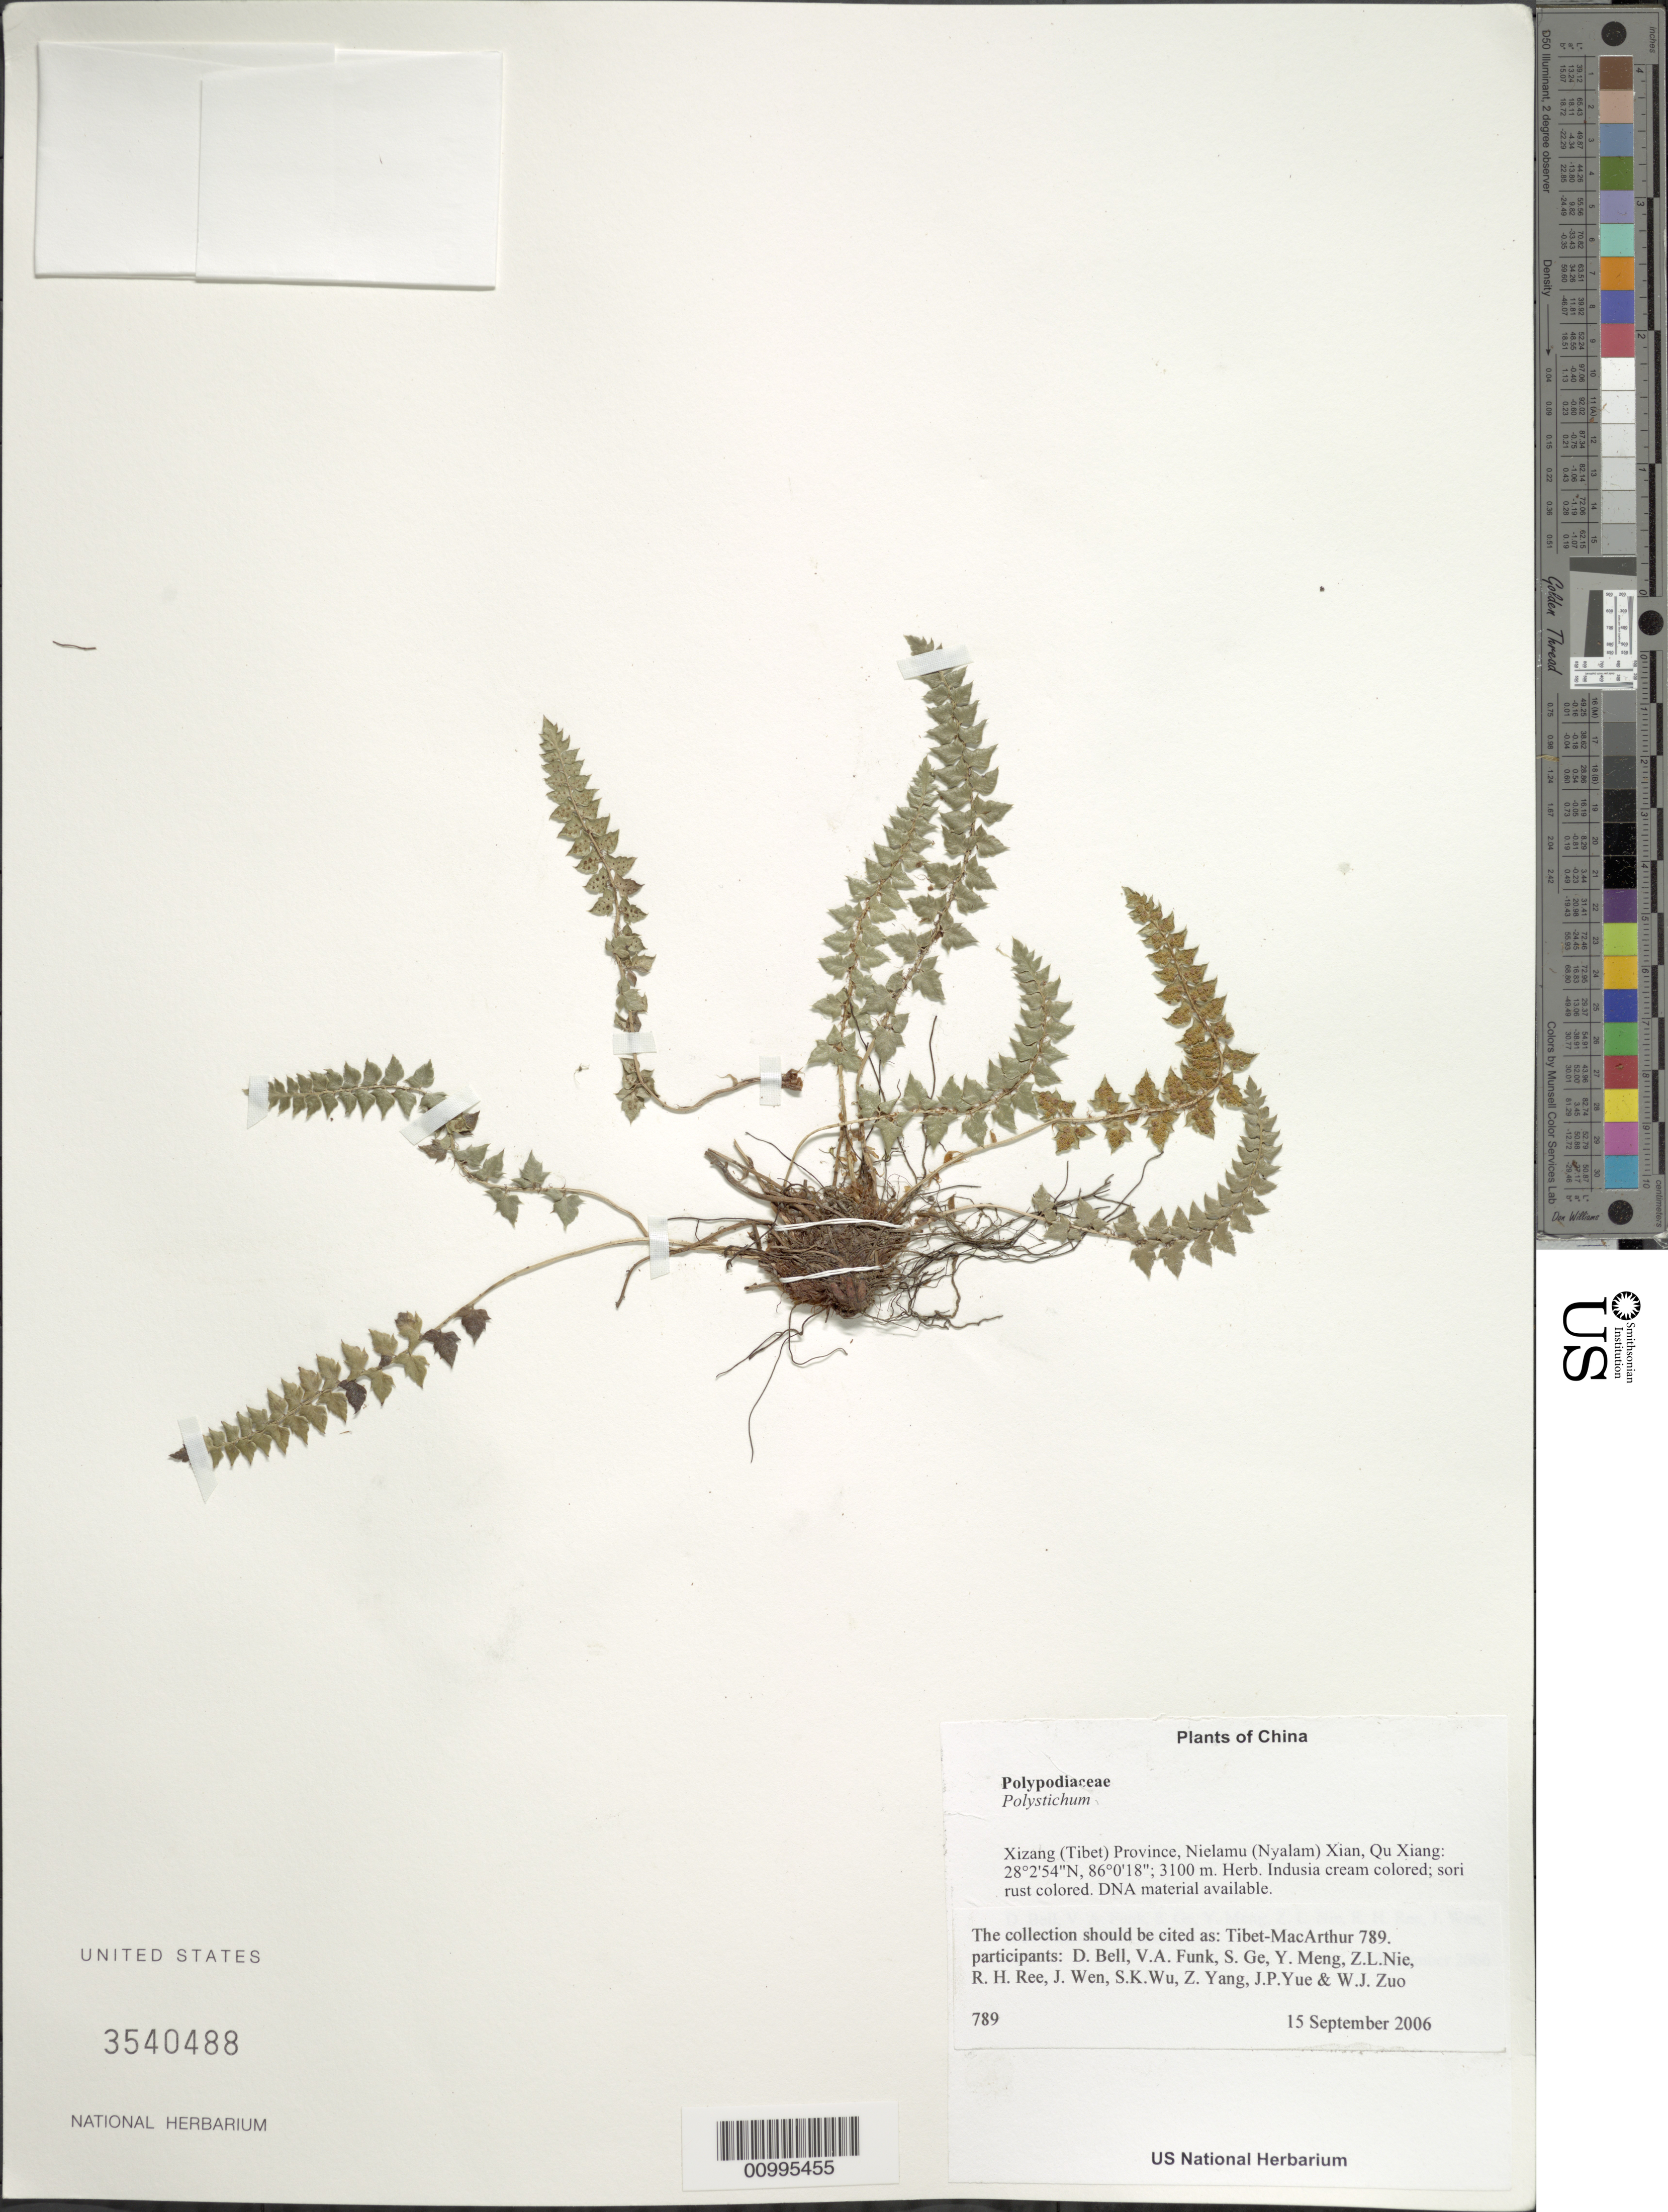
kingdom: Plantae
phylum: Tracheophyta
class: Polypodiopsida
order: Polypodiales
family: Dryopteridaceae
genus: Polystichum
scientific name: Polystichum sp.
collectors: Tibet-MacArthur, D. A. Bell, V. Funk, S. Ge, Y. Meng, Z. Nie, R. Ree, J. Wen, J. Yue & W. Zuo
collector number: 789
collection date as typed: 15 Sep 2006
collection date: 2006-09-15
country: China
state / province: Xizang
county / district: Nielamu (Nyalam) Xian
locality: Qu Xiang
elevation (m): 3100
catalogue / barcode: US 3540488